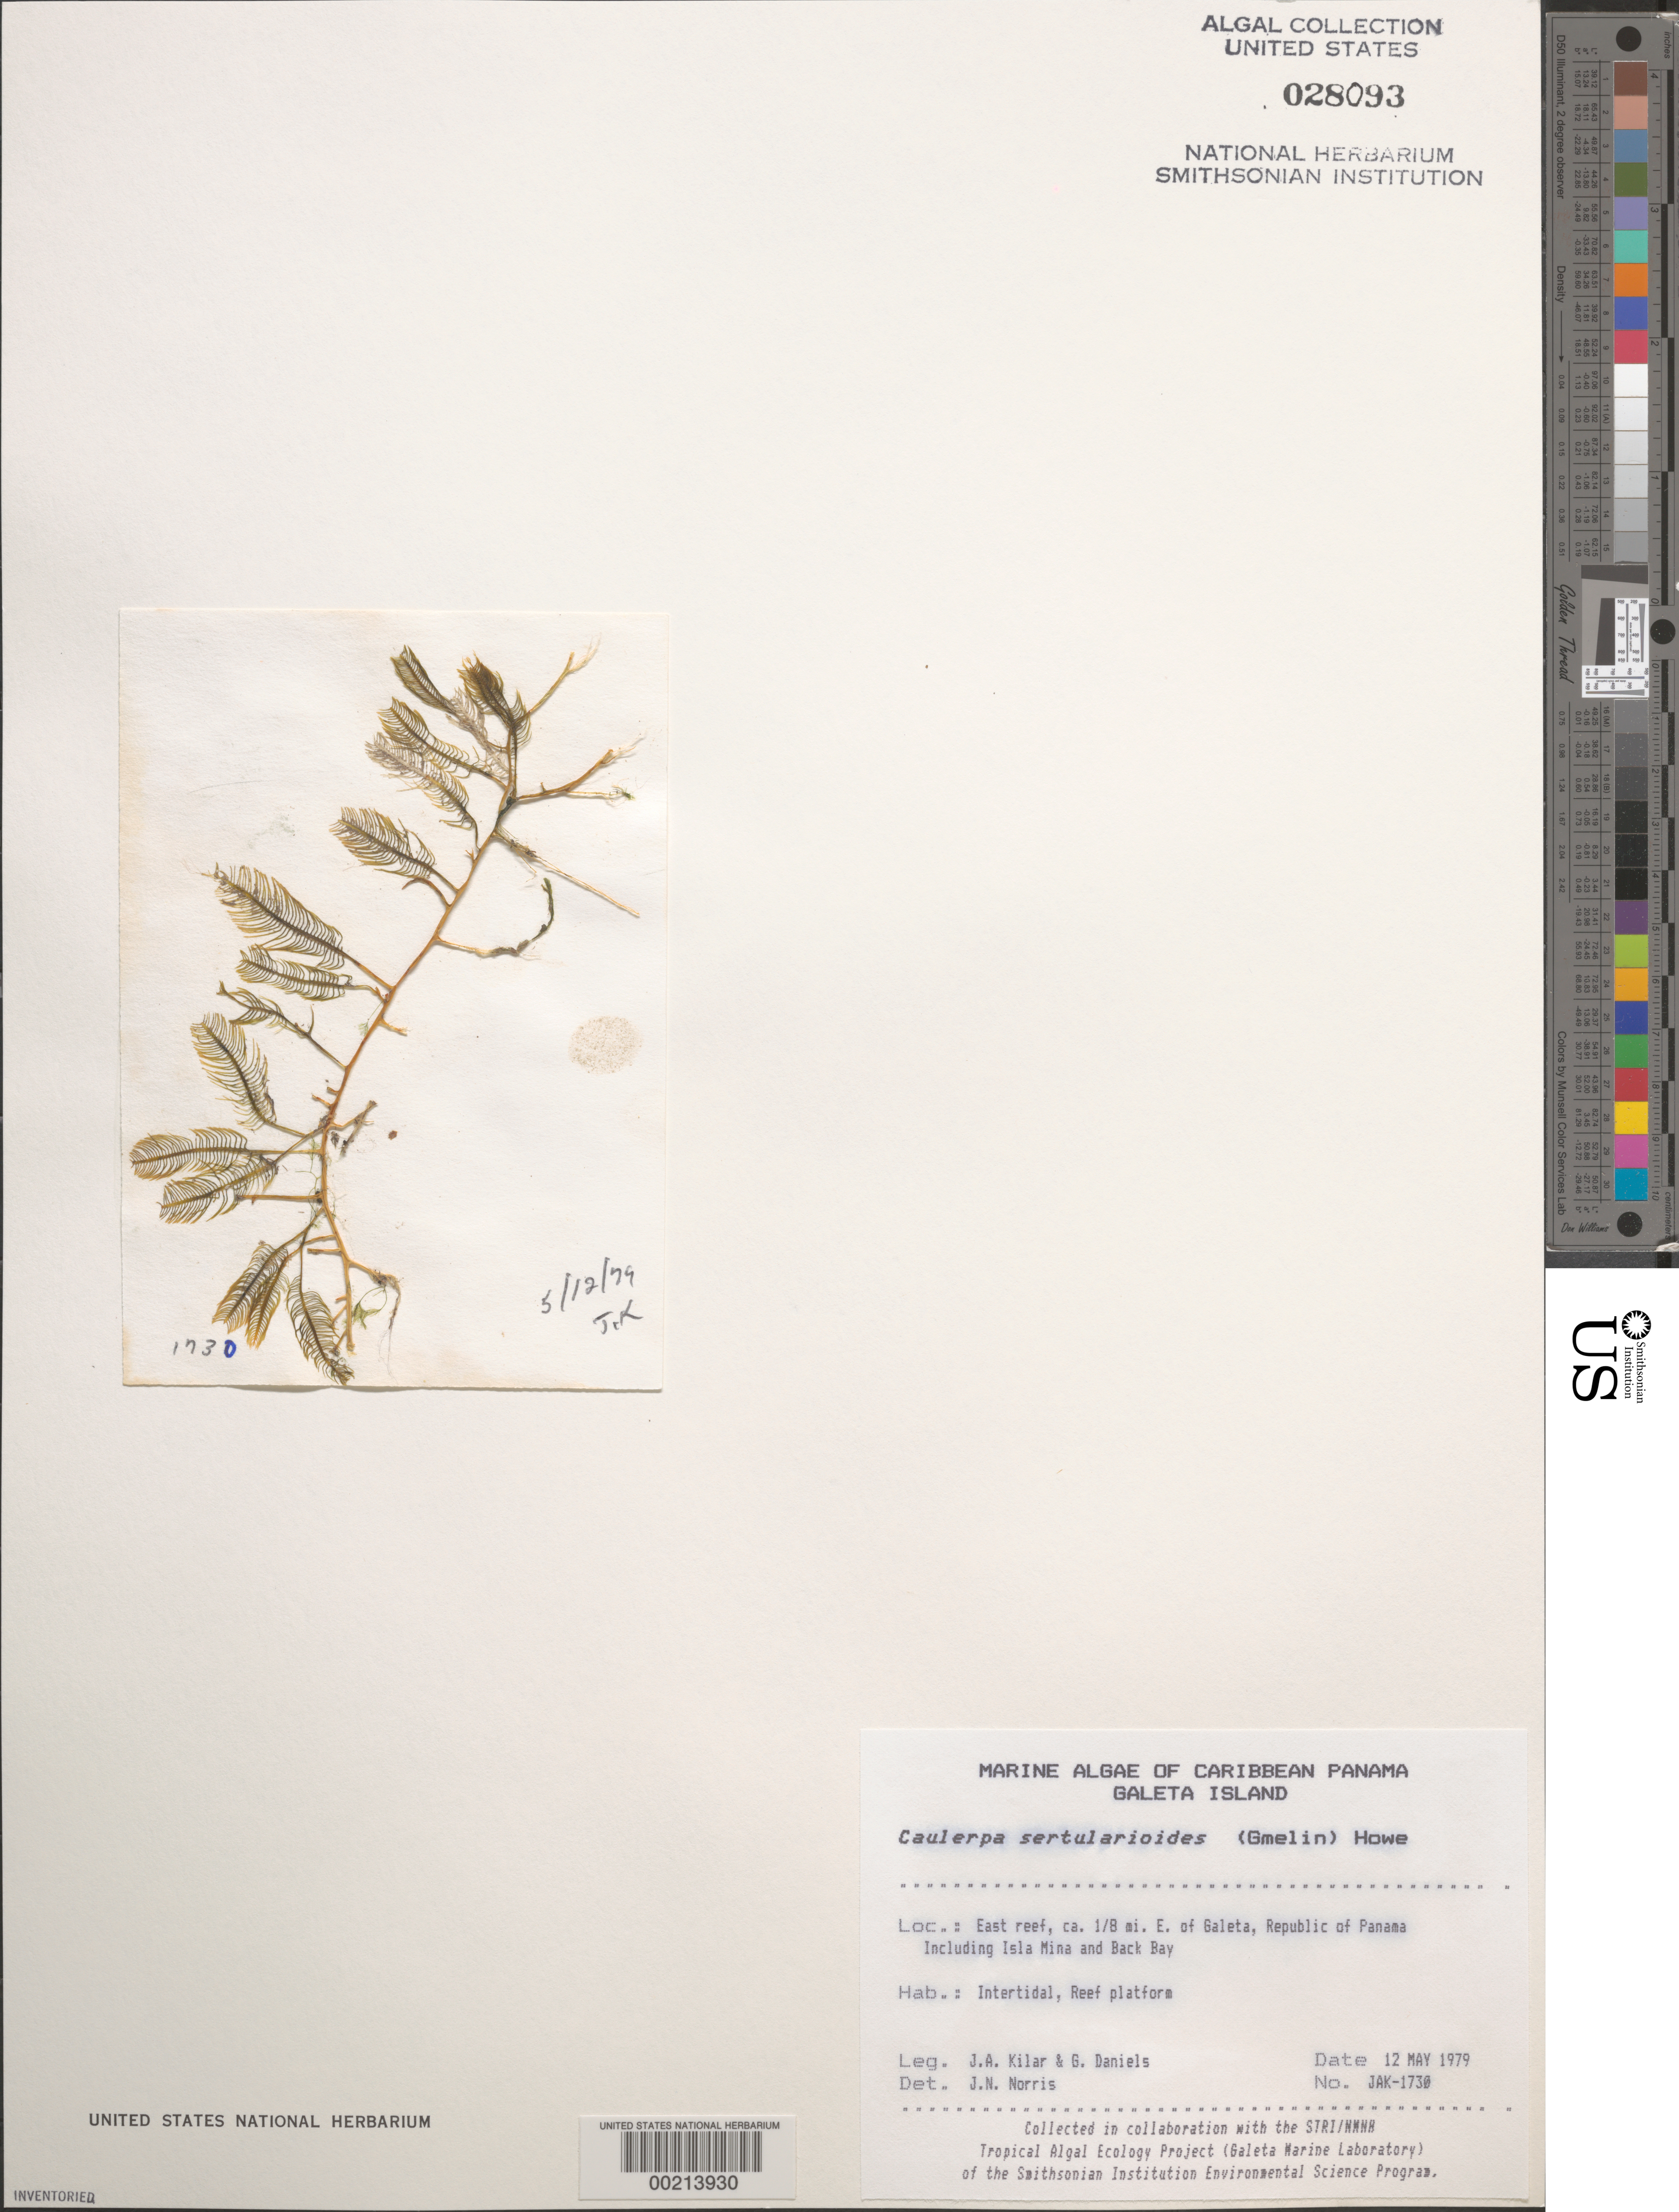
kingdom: Plantae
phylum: Chlorophyta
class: Ulvophyceae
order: Bryopsidales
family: Caulerpaceae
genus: Caulerpa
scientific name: Caulerpa sertularioides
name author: (S.G. Gmel.) M. Howe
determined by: Norris, James N.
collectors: J. A. Kilar & G. S. Daniels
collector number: JAK-1730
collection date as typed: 12 May 1979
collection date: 1979-05-12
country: Panama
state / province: Colón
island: Galeta Island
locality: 1/8th mile east of Galeta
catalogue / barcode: US 28093